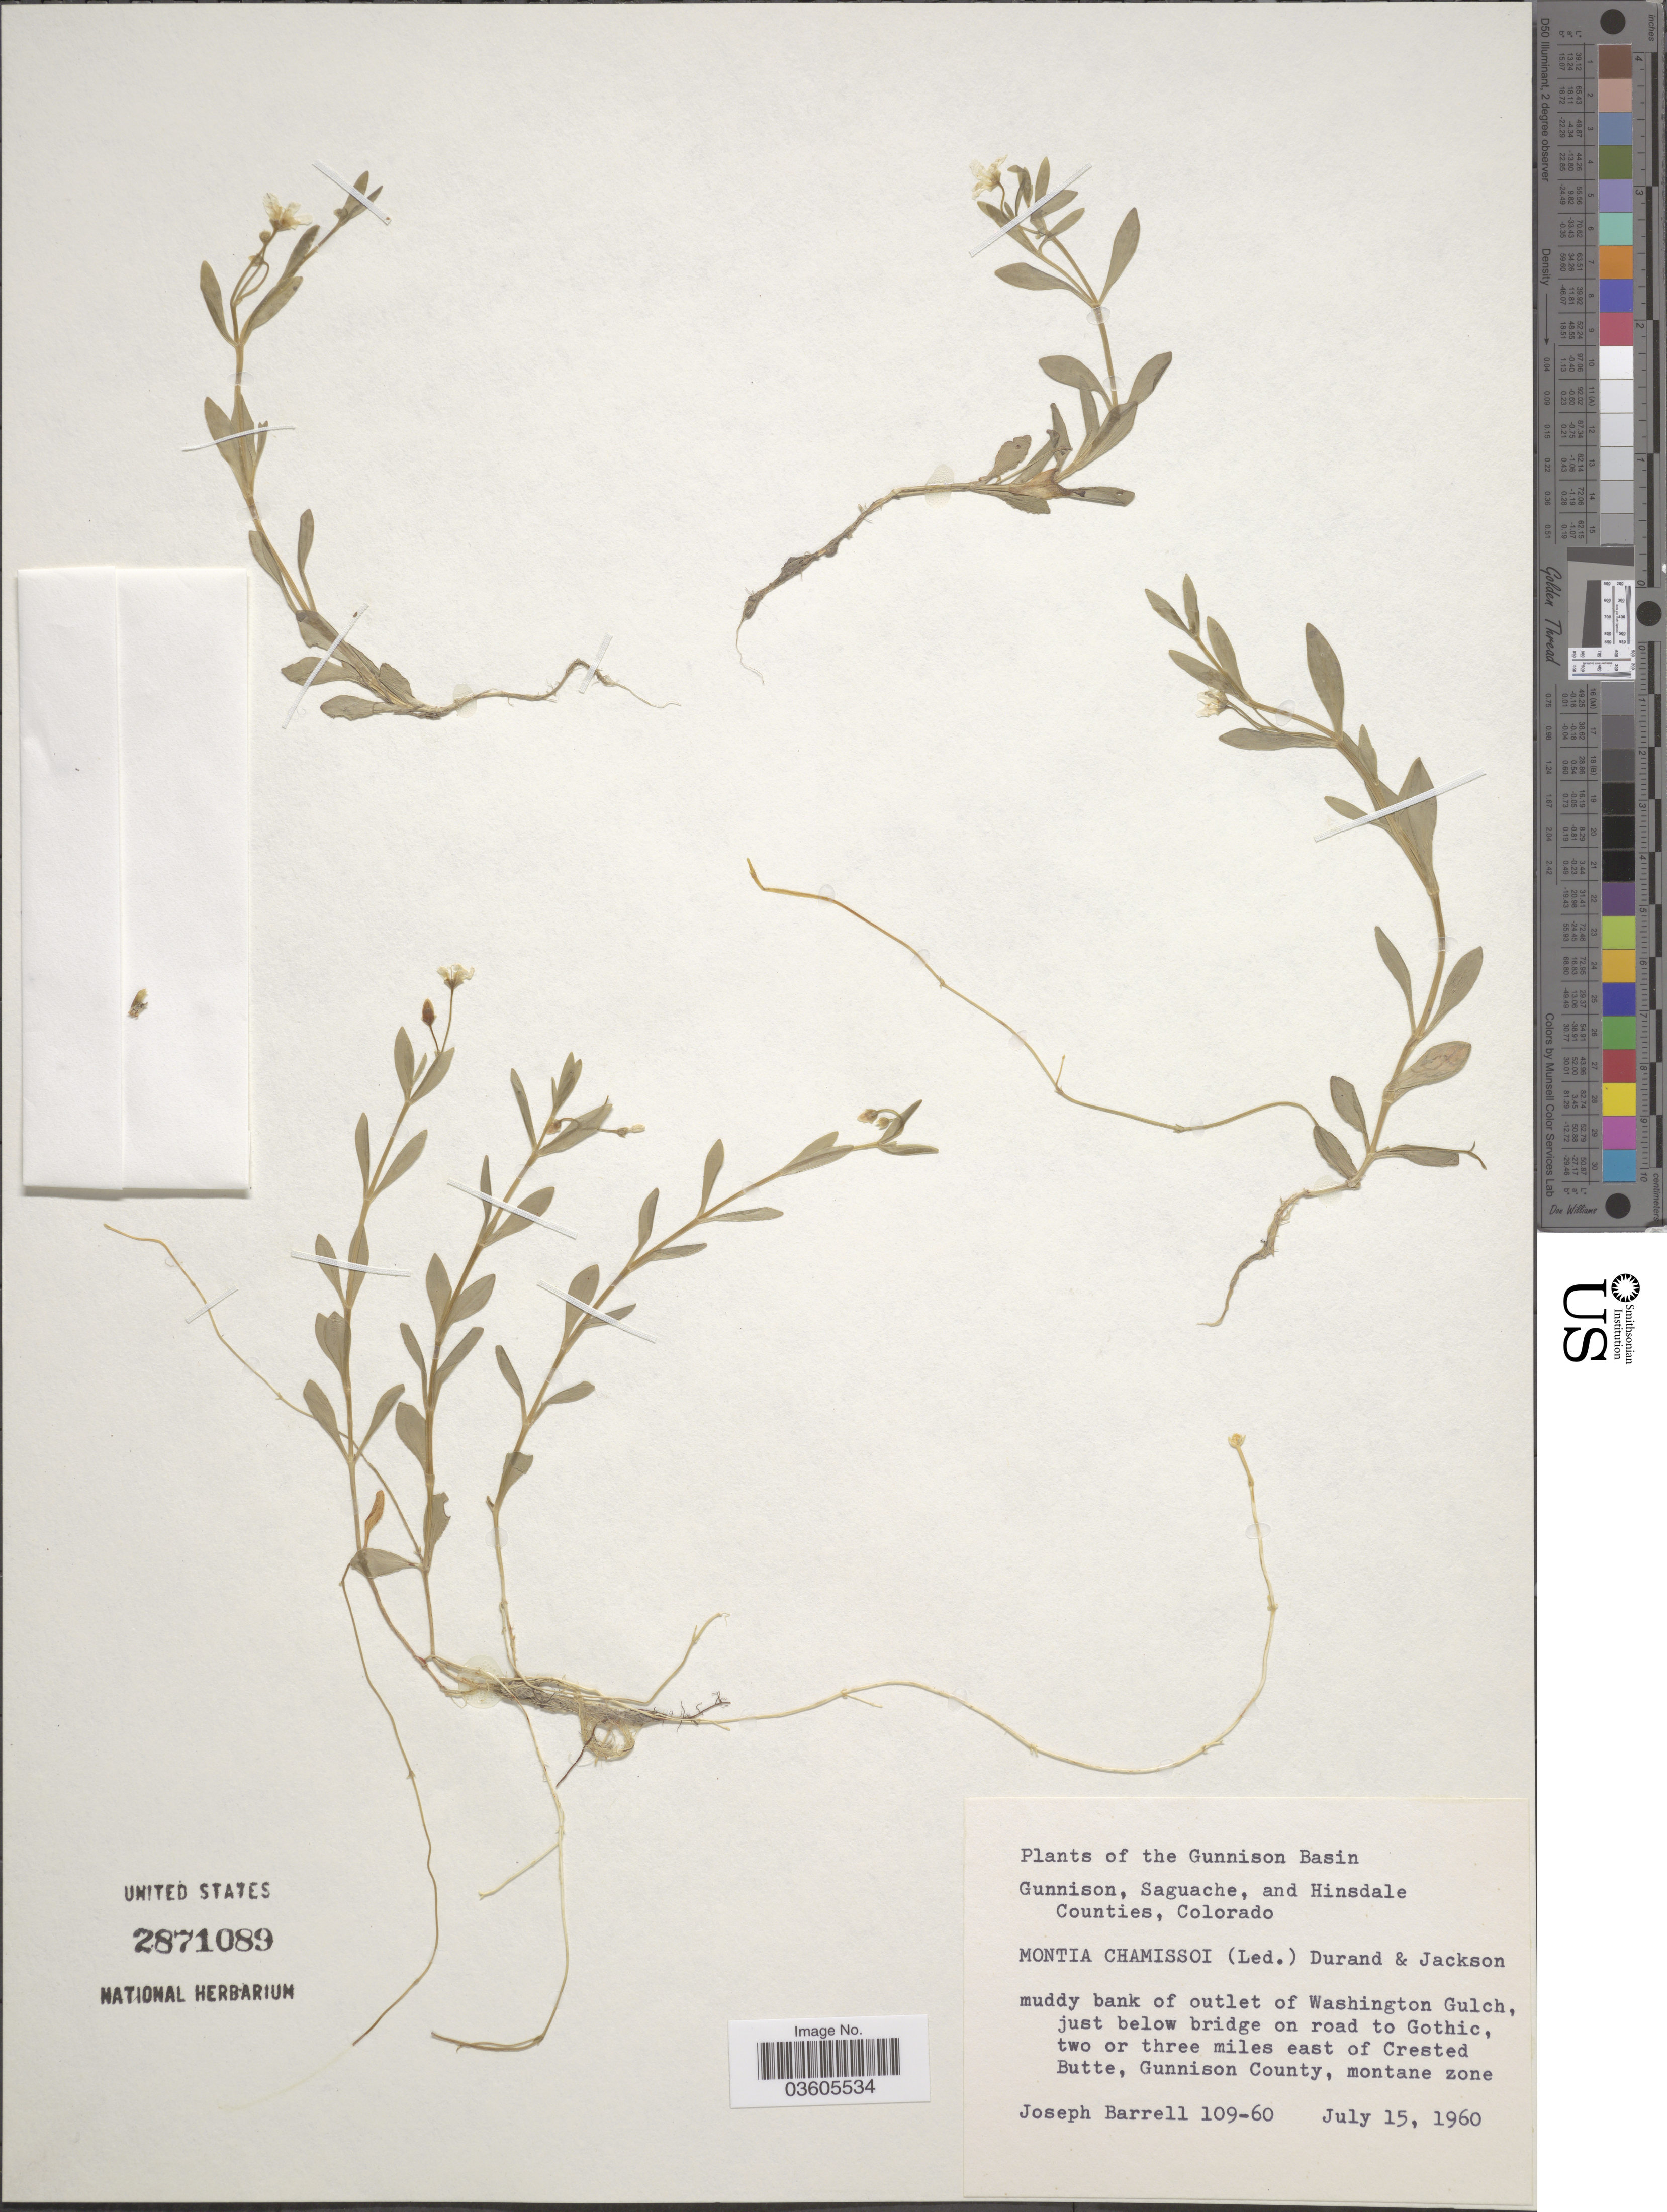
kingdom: Plantae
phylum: Tracheophyta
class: Magnoliopsida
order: Caryophyllales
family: Montiaceae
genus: Montia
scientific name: Montia chamissoi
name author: (Ledeb. ex Spreng.) Greene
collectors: J. Barrell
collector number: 109-60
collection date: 1960-07-15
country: United States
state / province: Colorado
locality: Gunnison Basin. Muddy bank of outlet of Washington Gulch, just below bridge on road to Gothic, two or three miles east of Crested Butte, Gunnison County.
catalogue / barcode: US 2871089